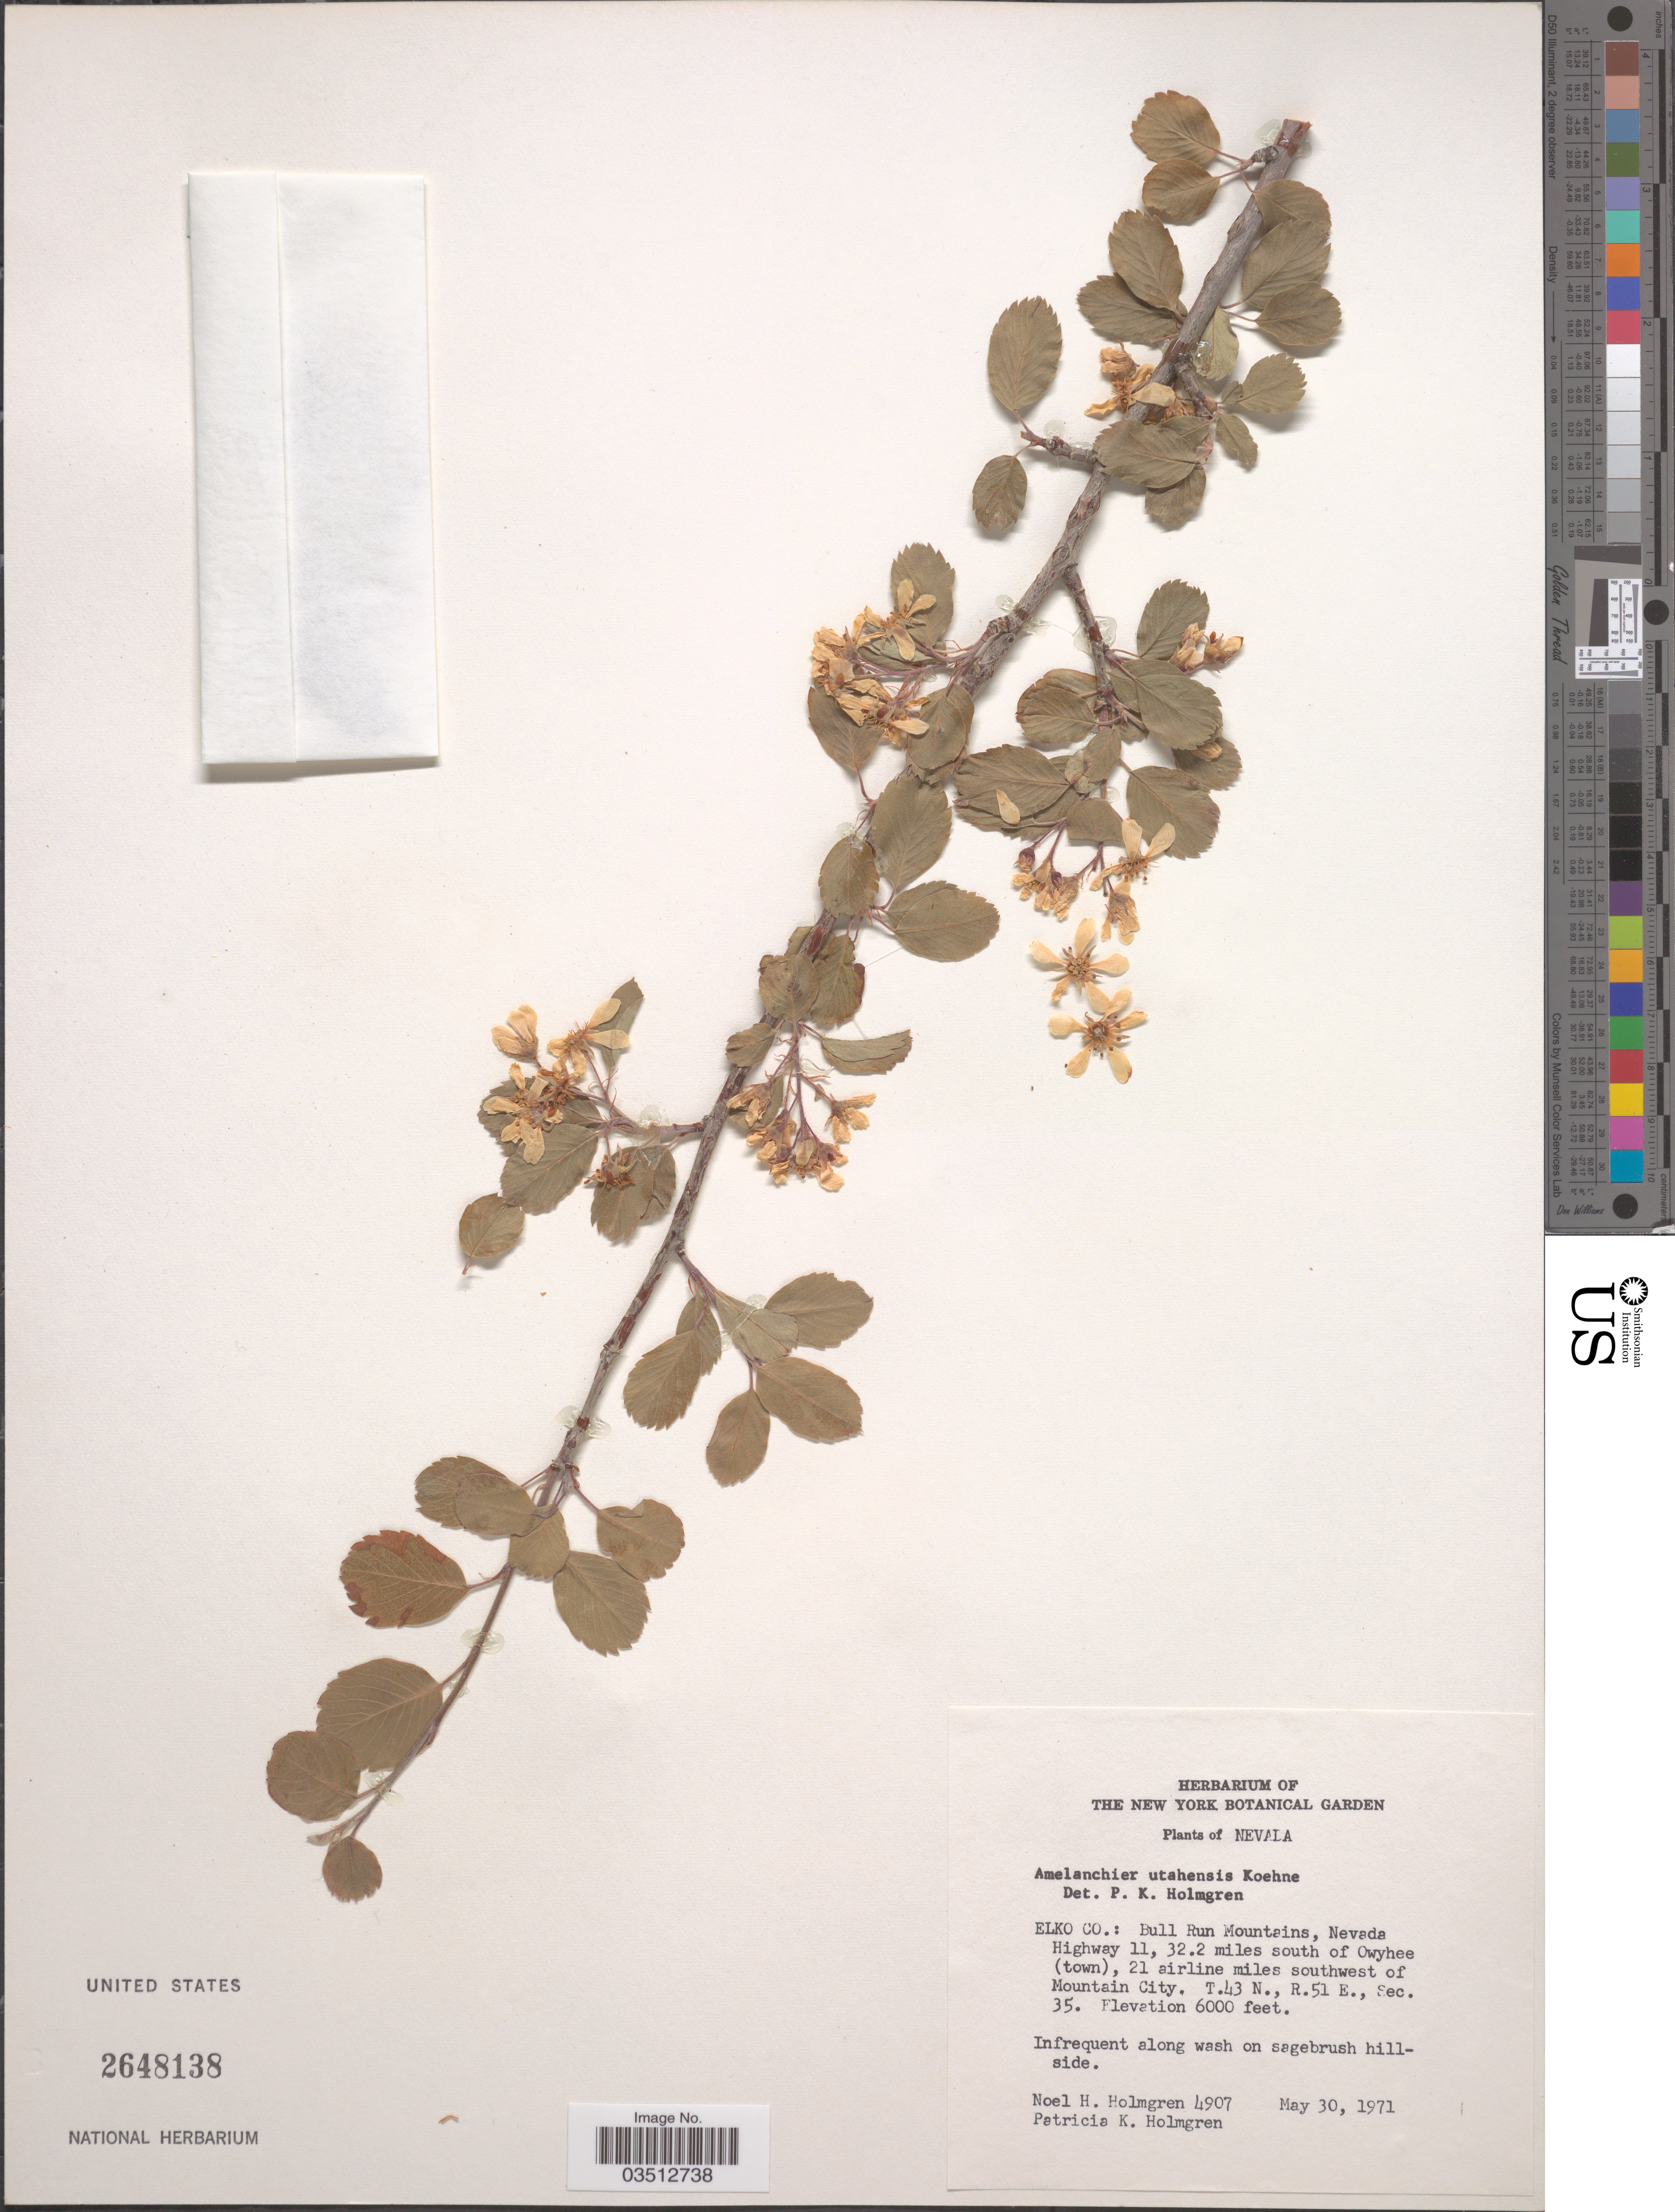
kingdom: Plantae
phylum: Tracheophyta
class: Magnoliopsida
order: Rosales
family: Rosaceae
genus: Amelanchier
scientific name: Amelanchier utahensis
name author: Koehne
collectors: N. H. Holmgren & P. K. Holmgren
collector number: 4907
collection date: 1971-05-30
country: United States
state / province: Nevada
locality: Elko Co.: Bull Run Mountains, Nevada Highway 11, 32.2 miles south of Owyhee (town), 21 airline miles southwest of Mountain City. T.43 N., R.51 E., Sec. 35.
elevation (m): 1829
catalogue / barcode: US 2648138